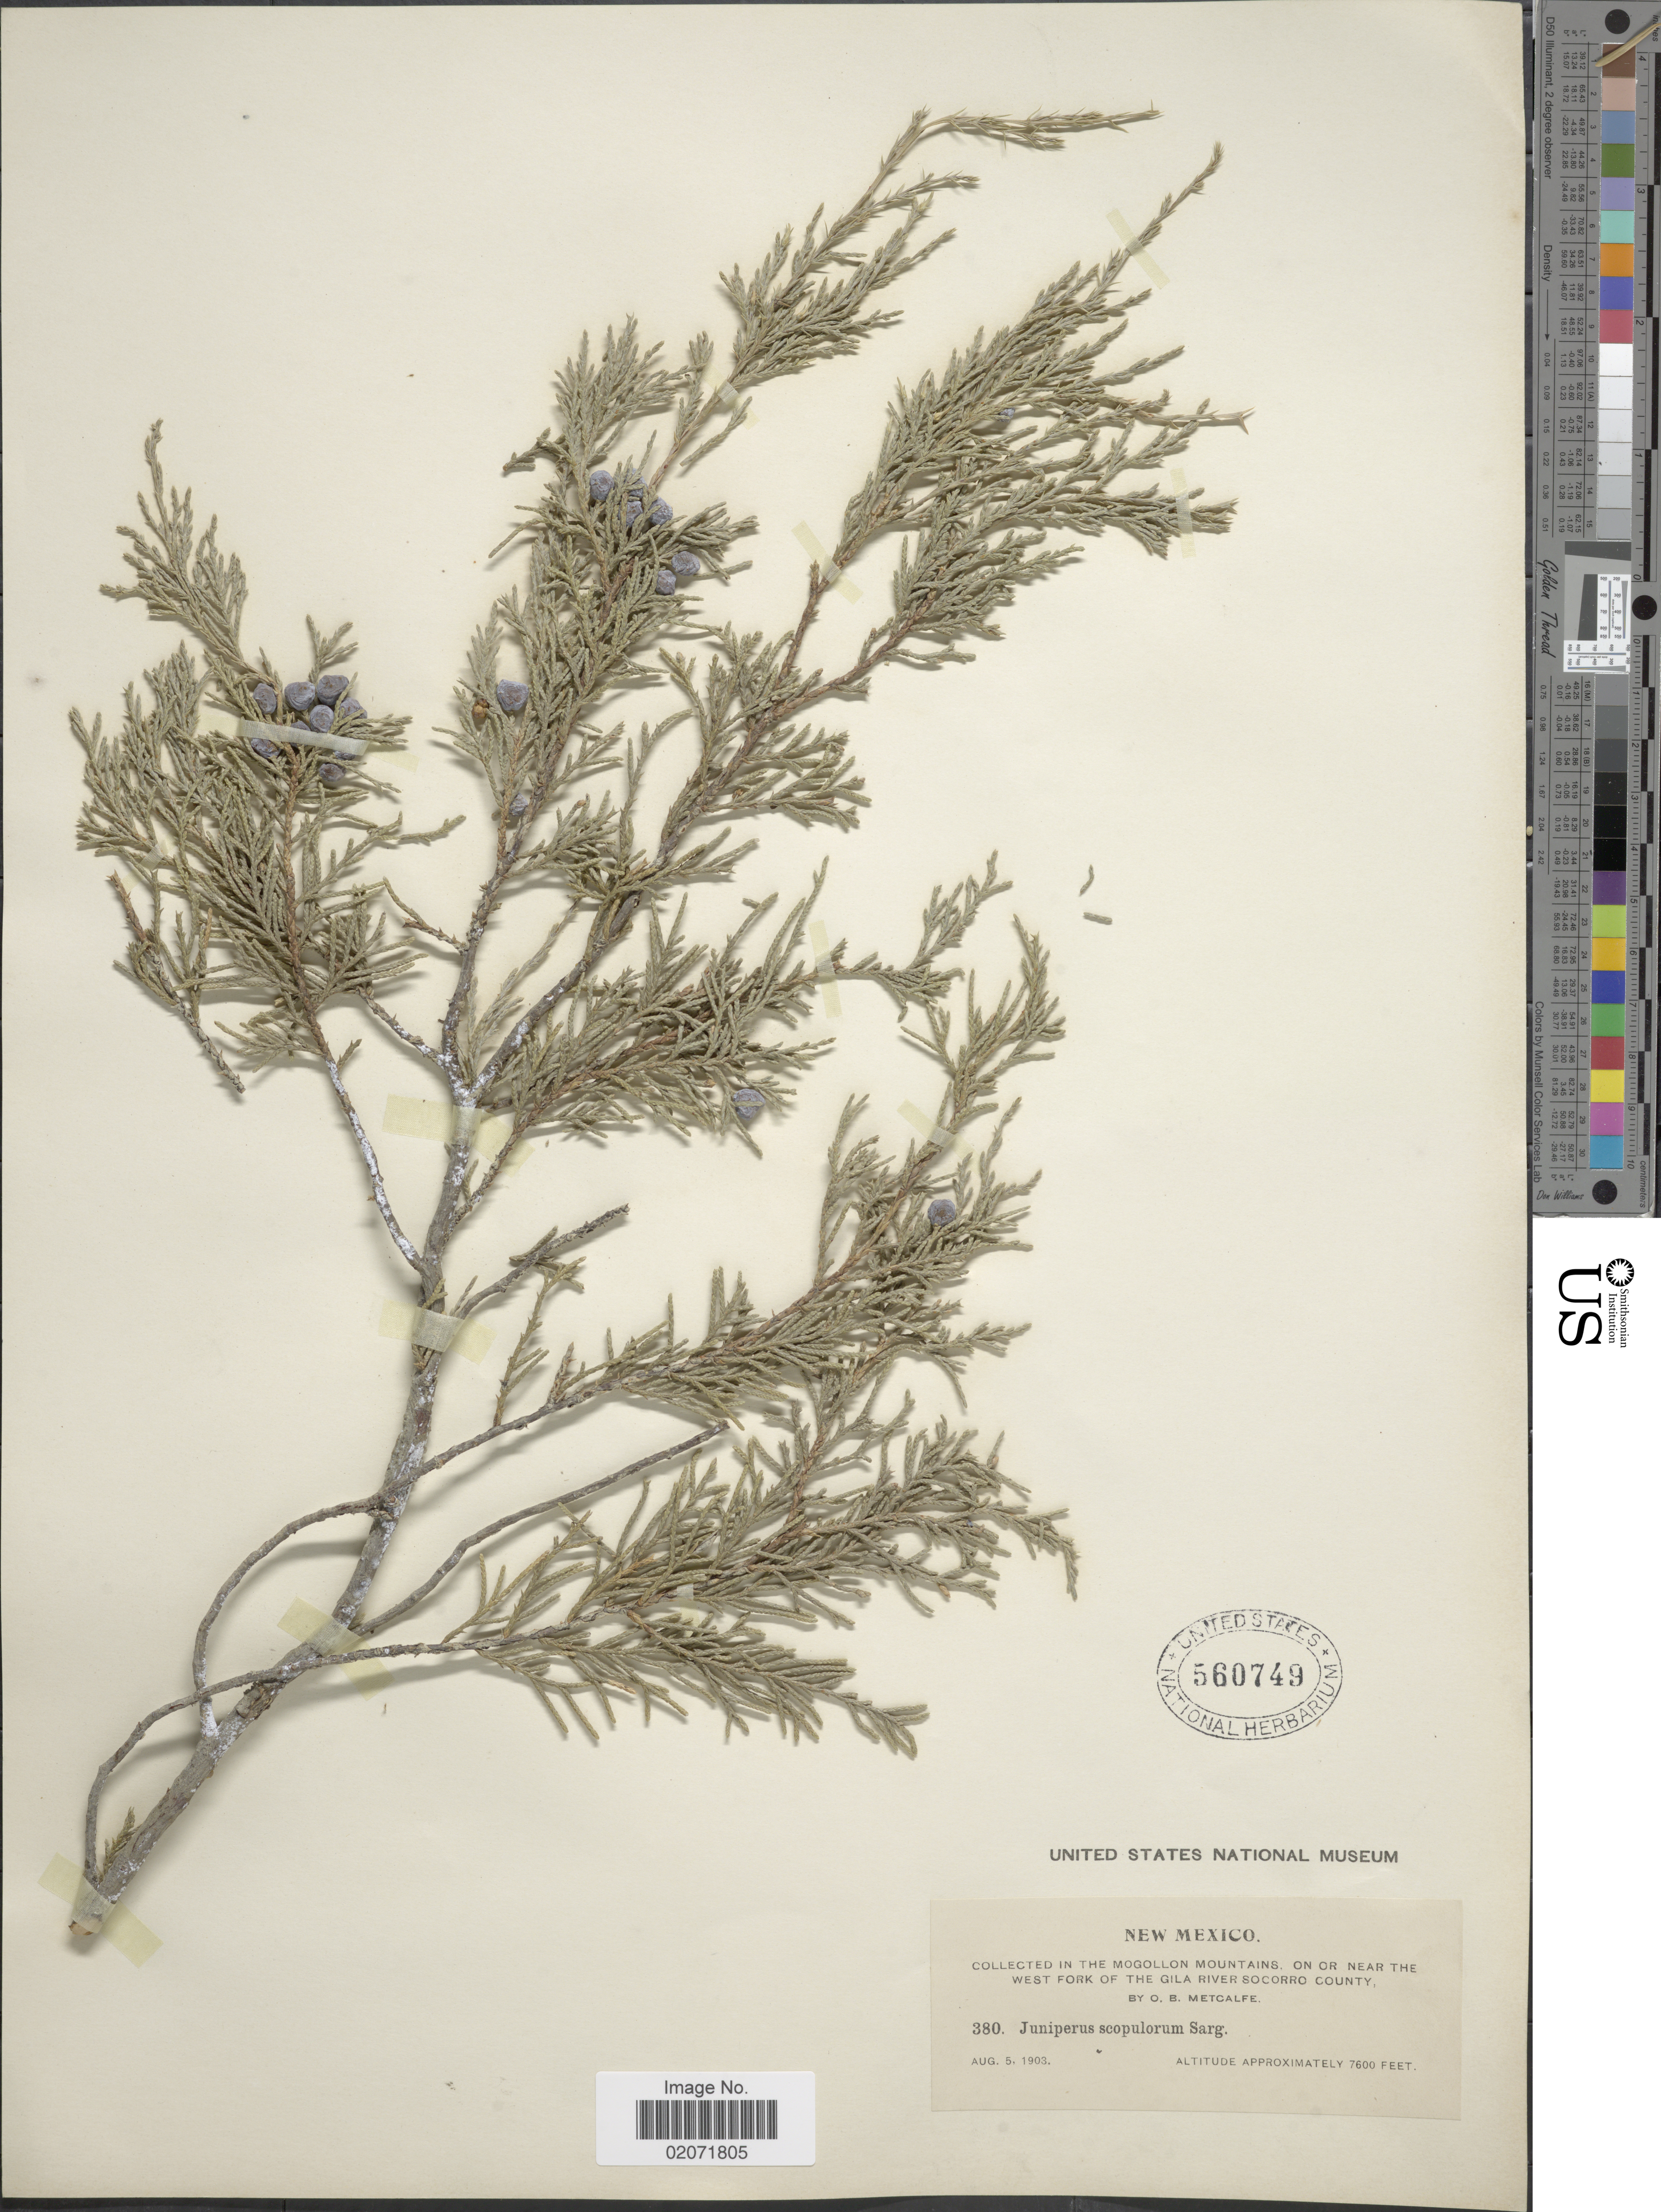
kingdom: Plantae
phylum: Tracheophyta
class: Pinopsida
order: Pinales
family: Cupressaceae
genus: Juniperus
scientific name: Juniperus scopulorum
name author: Sarg.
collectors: O. B. Metcalfe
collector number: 380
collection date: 1903-08-05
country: United States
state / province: New Mexico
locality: In the Mogollon Mountains, on or near the West Fork of The Gila River Socorro County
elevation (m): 2316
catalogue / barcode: US 560749